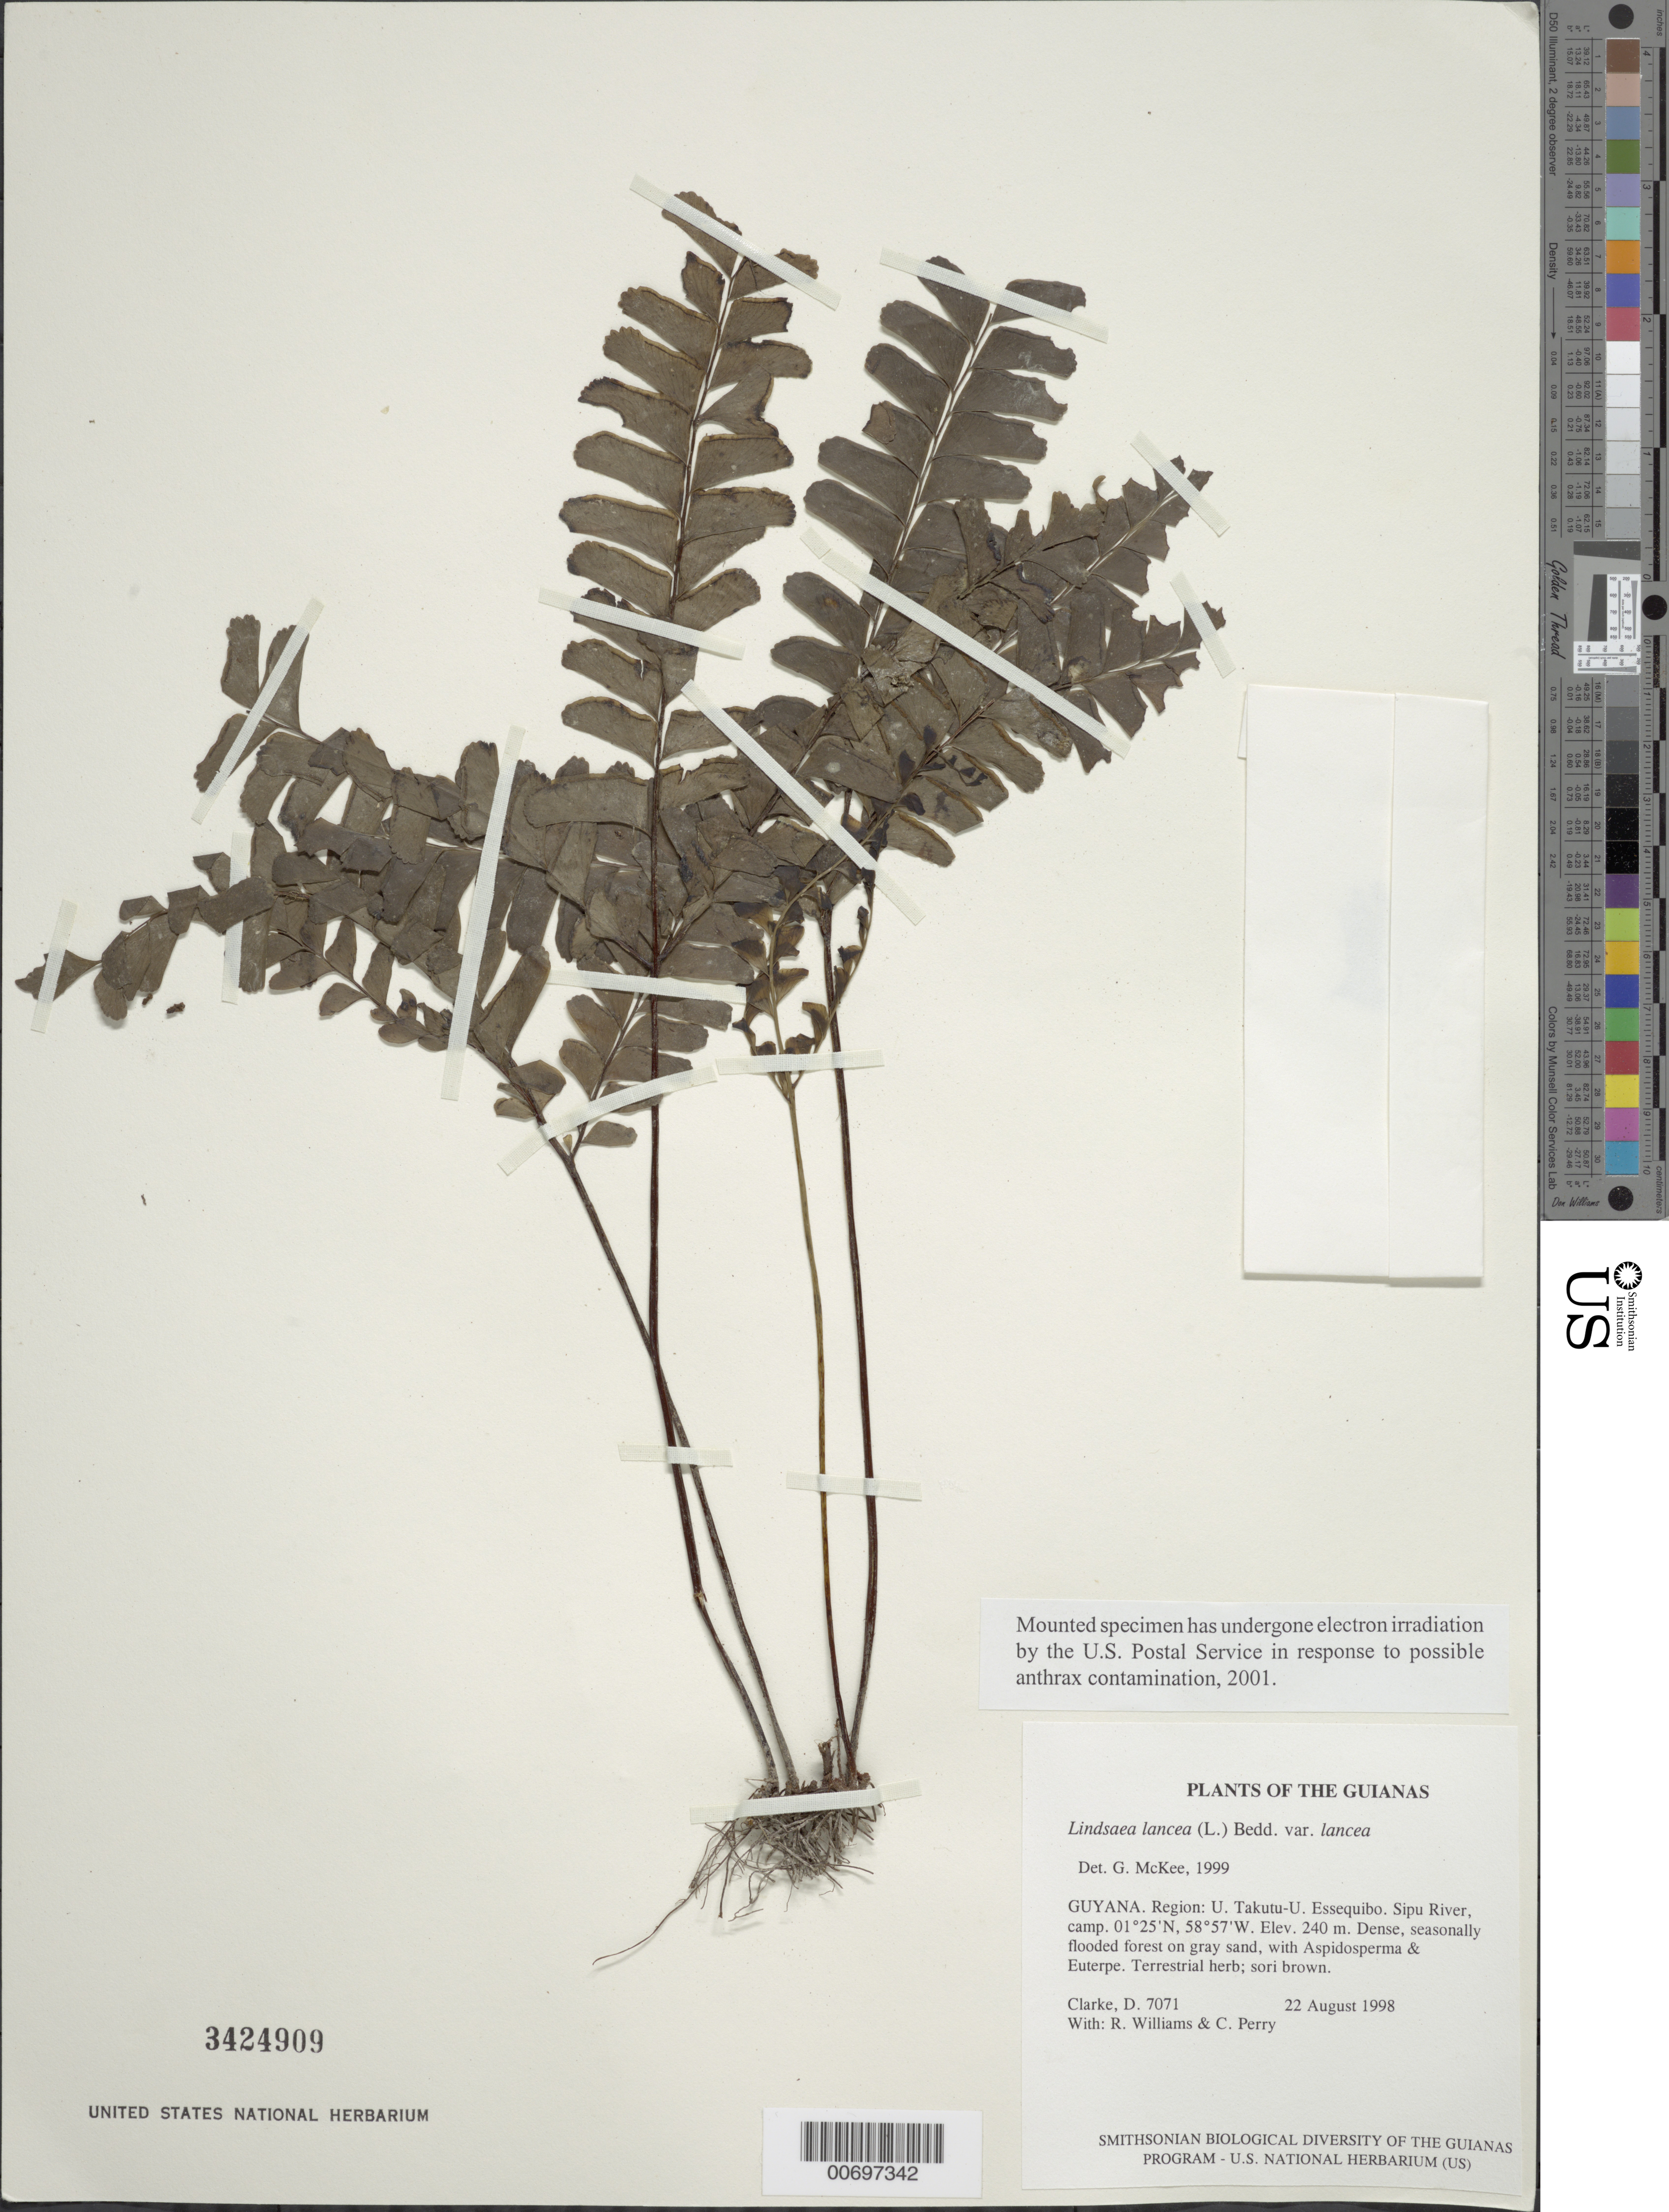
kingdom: Plantae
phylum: Tracheophyta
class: Polypodiopsida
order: Polypodiales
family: Lindsaeaceae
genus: Lindsaea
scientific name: Lindsaea lancea var. lancea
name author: (L.) Bedd.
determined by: McKee, G. S., (US), NMNH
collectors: H. D. Clarke, R. Williams & C. Perry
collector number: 7071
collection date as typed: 22 August 1998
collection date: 1998-08-22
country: Guyana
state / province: U. Takutu-U. Essequibo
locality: Sipu River, camp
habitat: Dense, seasonally flooded forest on gray sand, with Aspidosperma & Euterpe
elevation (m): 240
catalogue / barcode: US 3424909